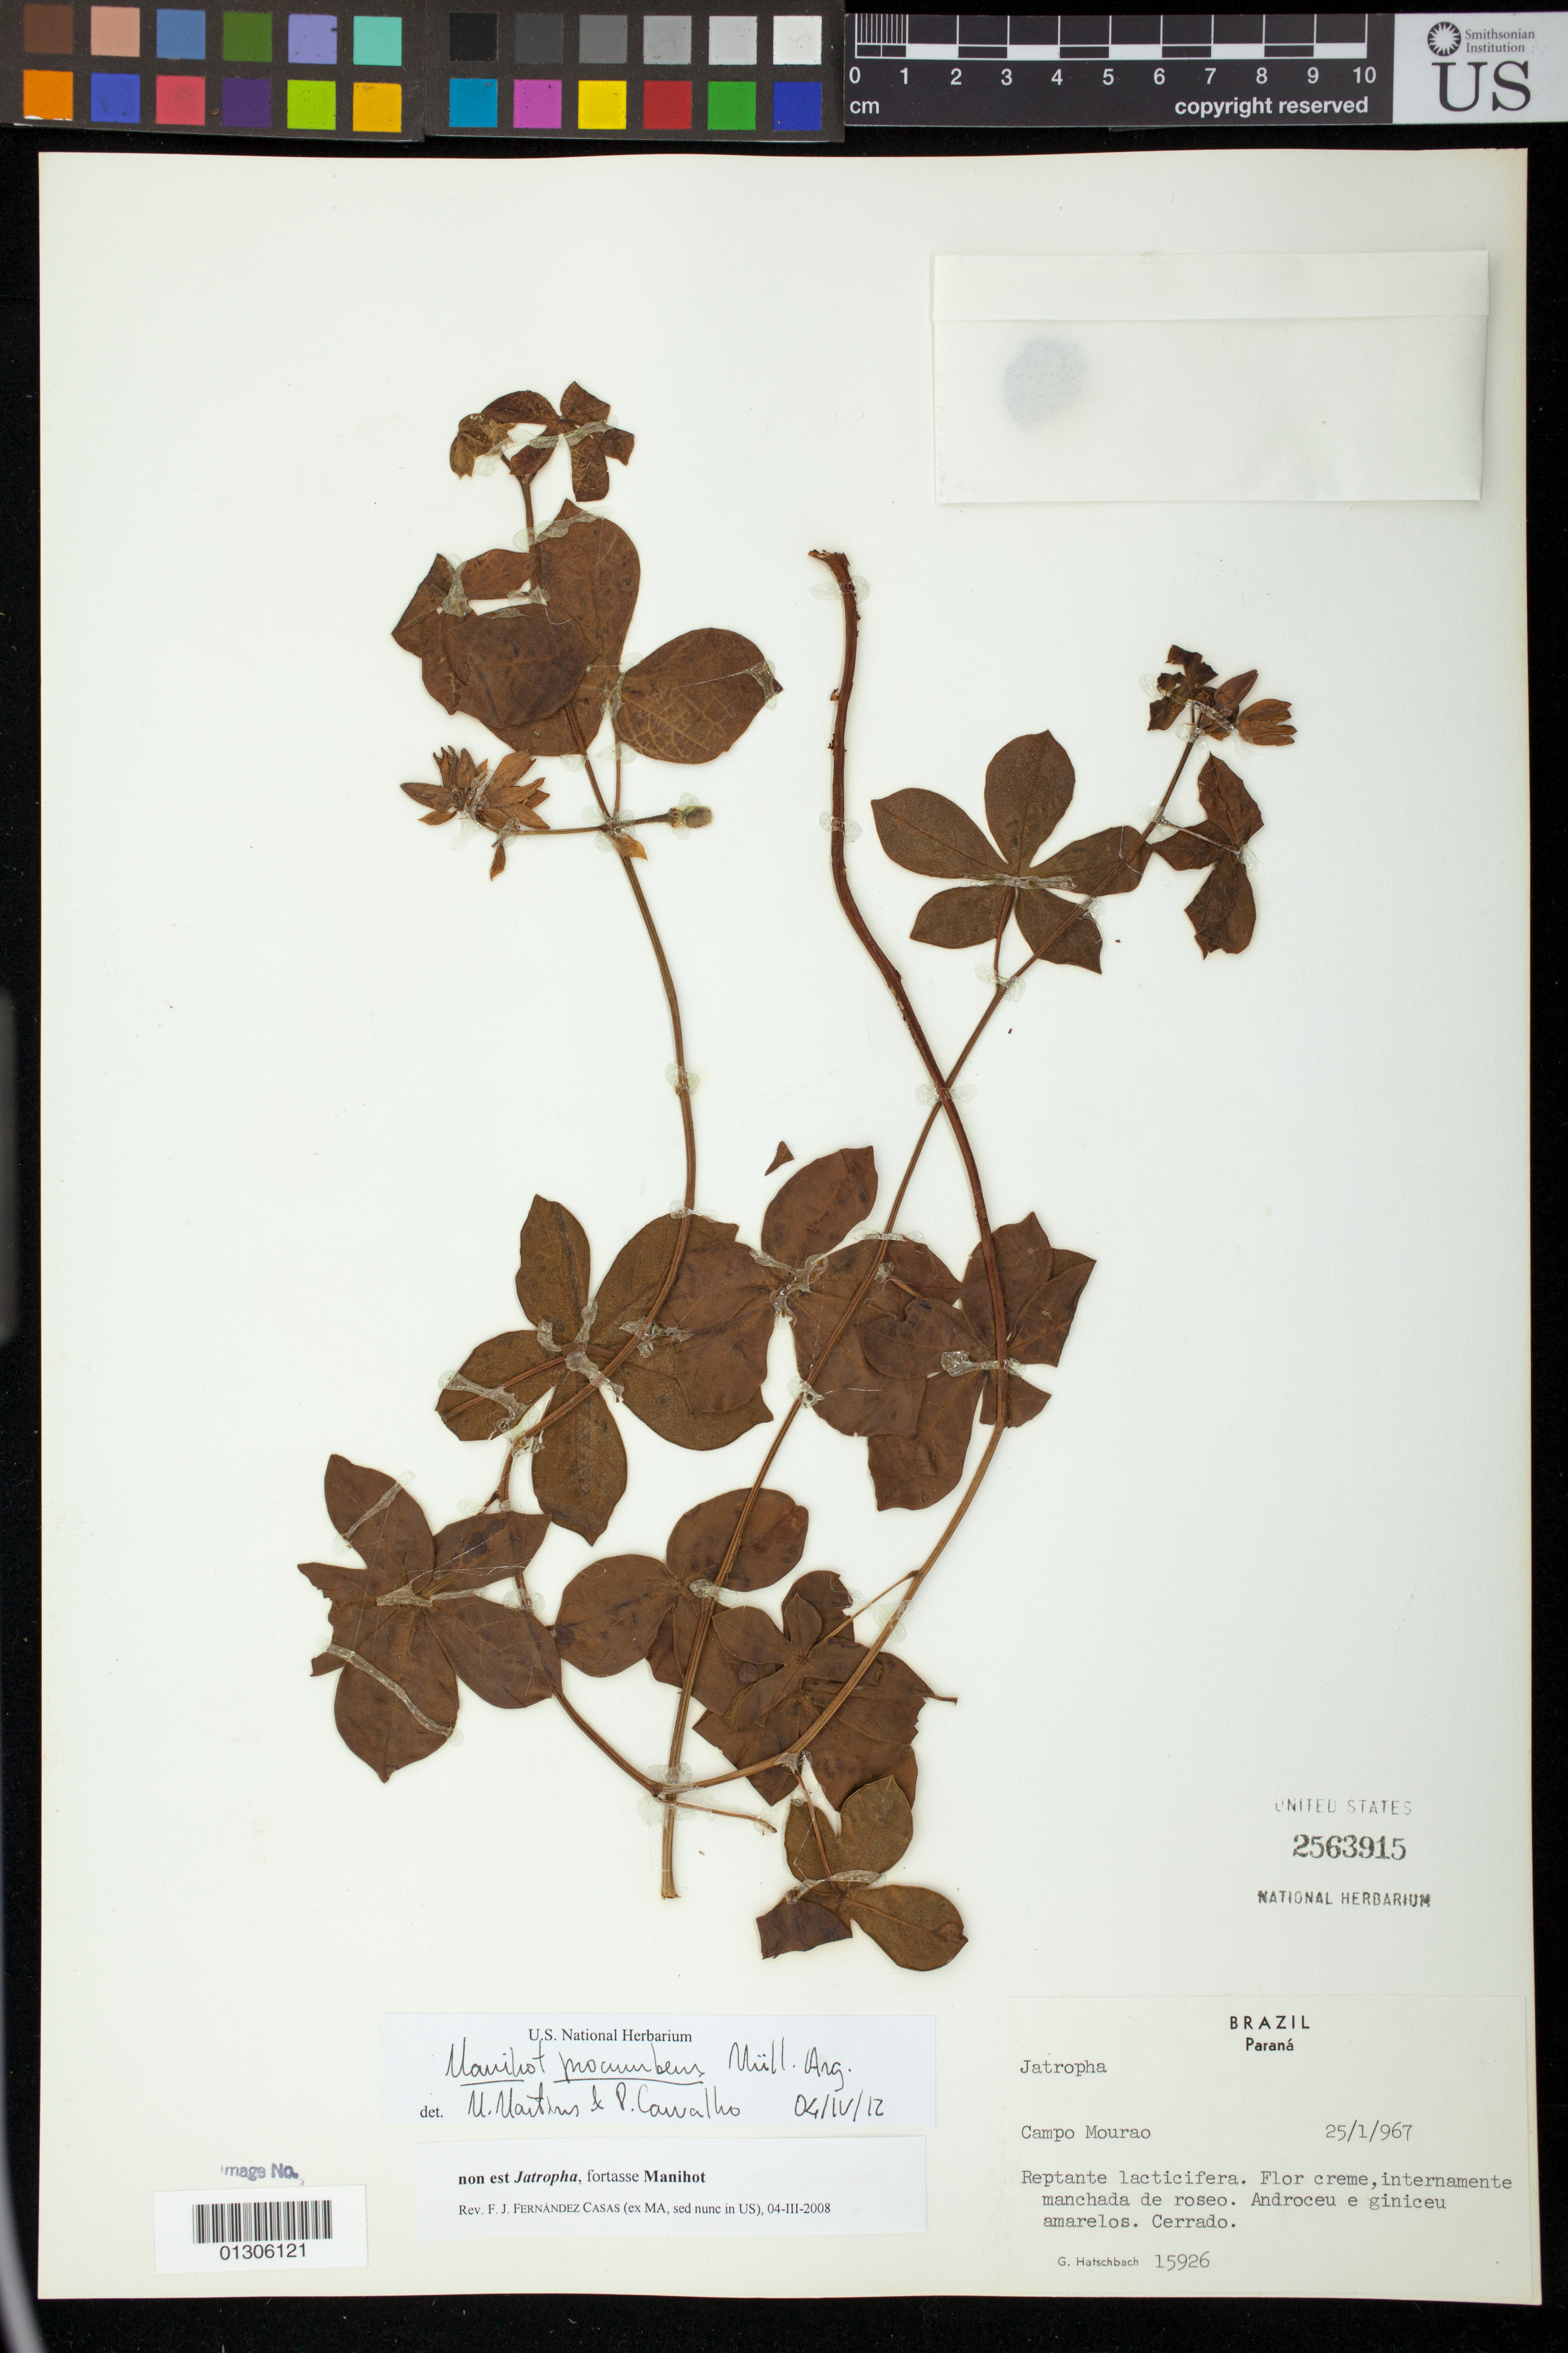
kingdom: Plantae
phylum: Tracheophyta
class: Magnoliopsida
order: Malpighiales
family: Euphorbiaceae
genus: Manihot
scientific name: Manihot procumbens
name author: Müll. Arg.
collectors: G. Hatschbach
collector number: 15926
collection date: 1967-01-25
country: Brazil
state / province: Paraná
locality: Campo Mourao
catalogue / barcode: US 2563915